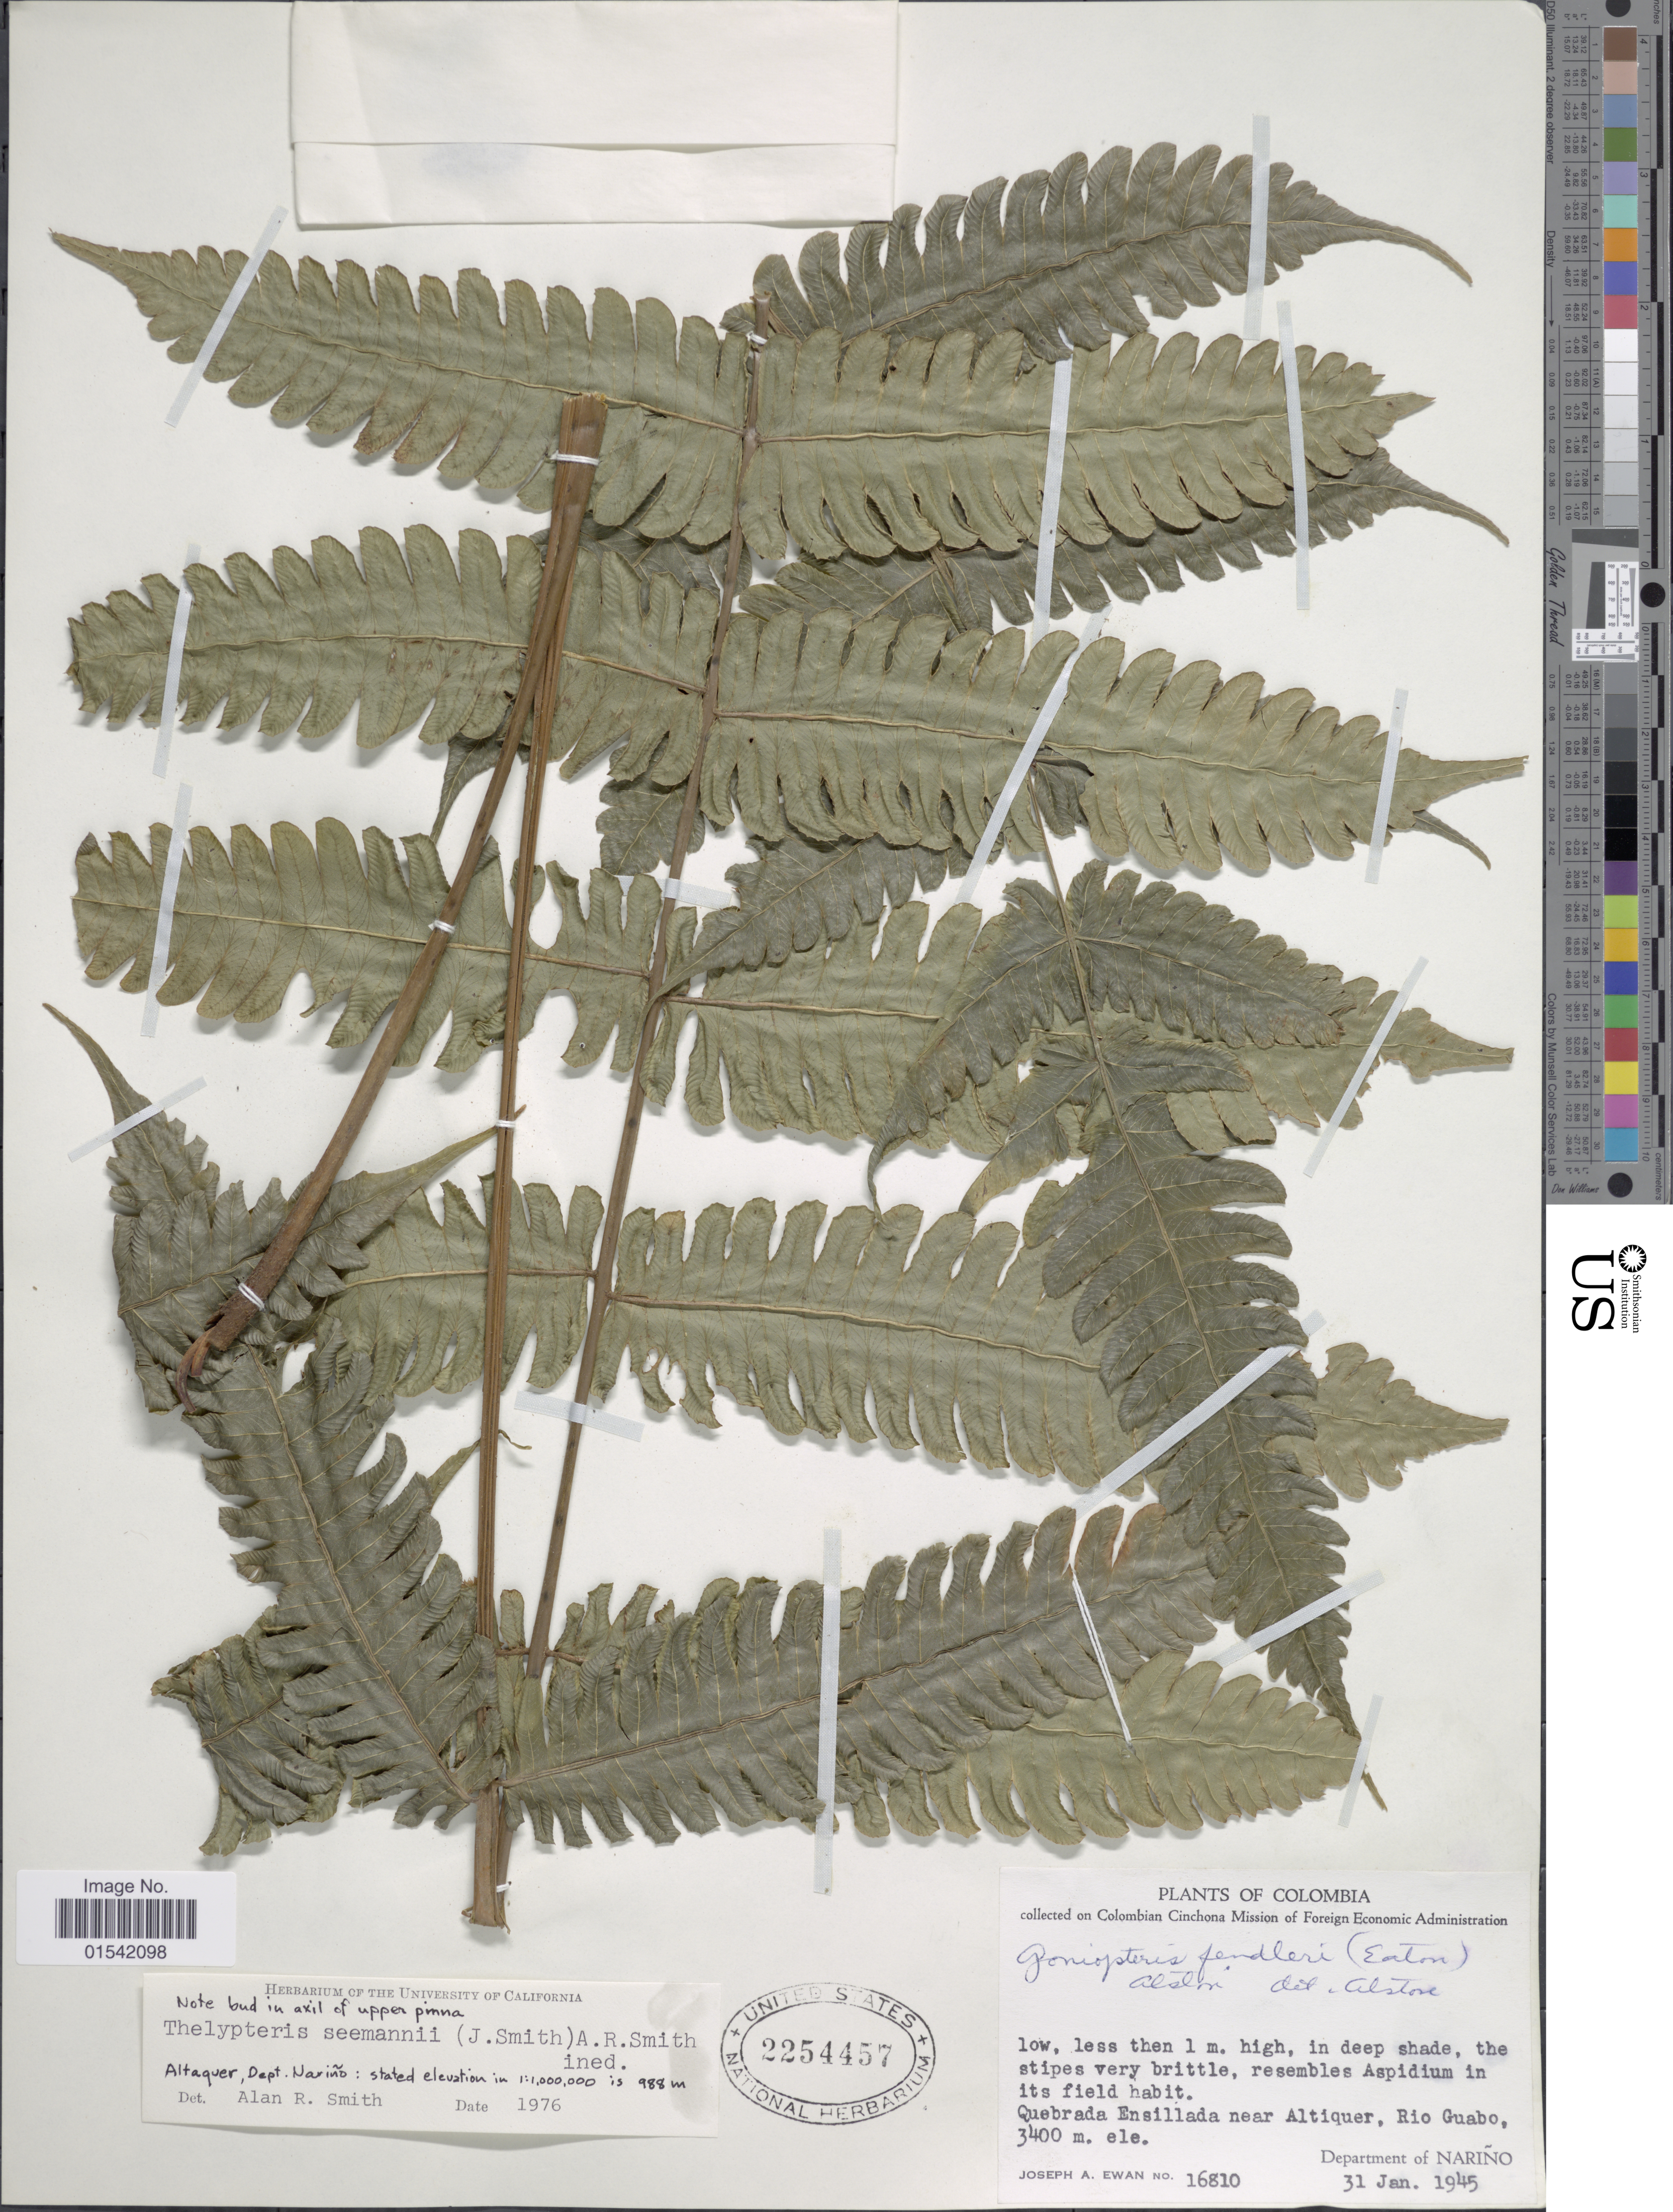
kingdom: Plantae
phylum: Tracheophyta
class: Polypodiopsida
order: Polypodiales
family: Thelypteridaceae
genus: Steiropteris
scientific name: Steiropteris seemannii (J. Sm.) comb. nov., ined. 2015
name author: (J. Sm.)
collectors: J. A. Ewan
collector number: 16810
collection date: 1945-01-31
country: Colombia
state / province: Nariño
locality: Quebrada Ensillada near Altiquer, Rio Guabo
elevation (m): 3400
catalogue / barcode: US 2254457